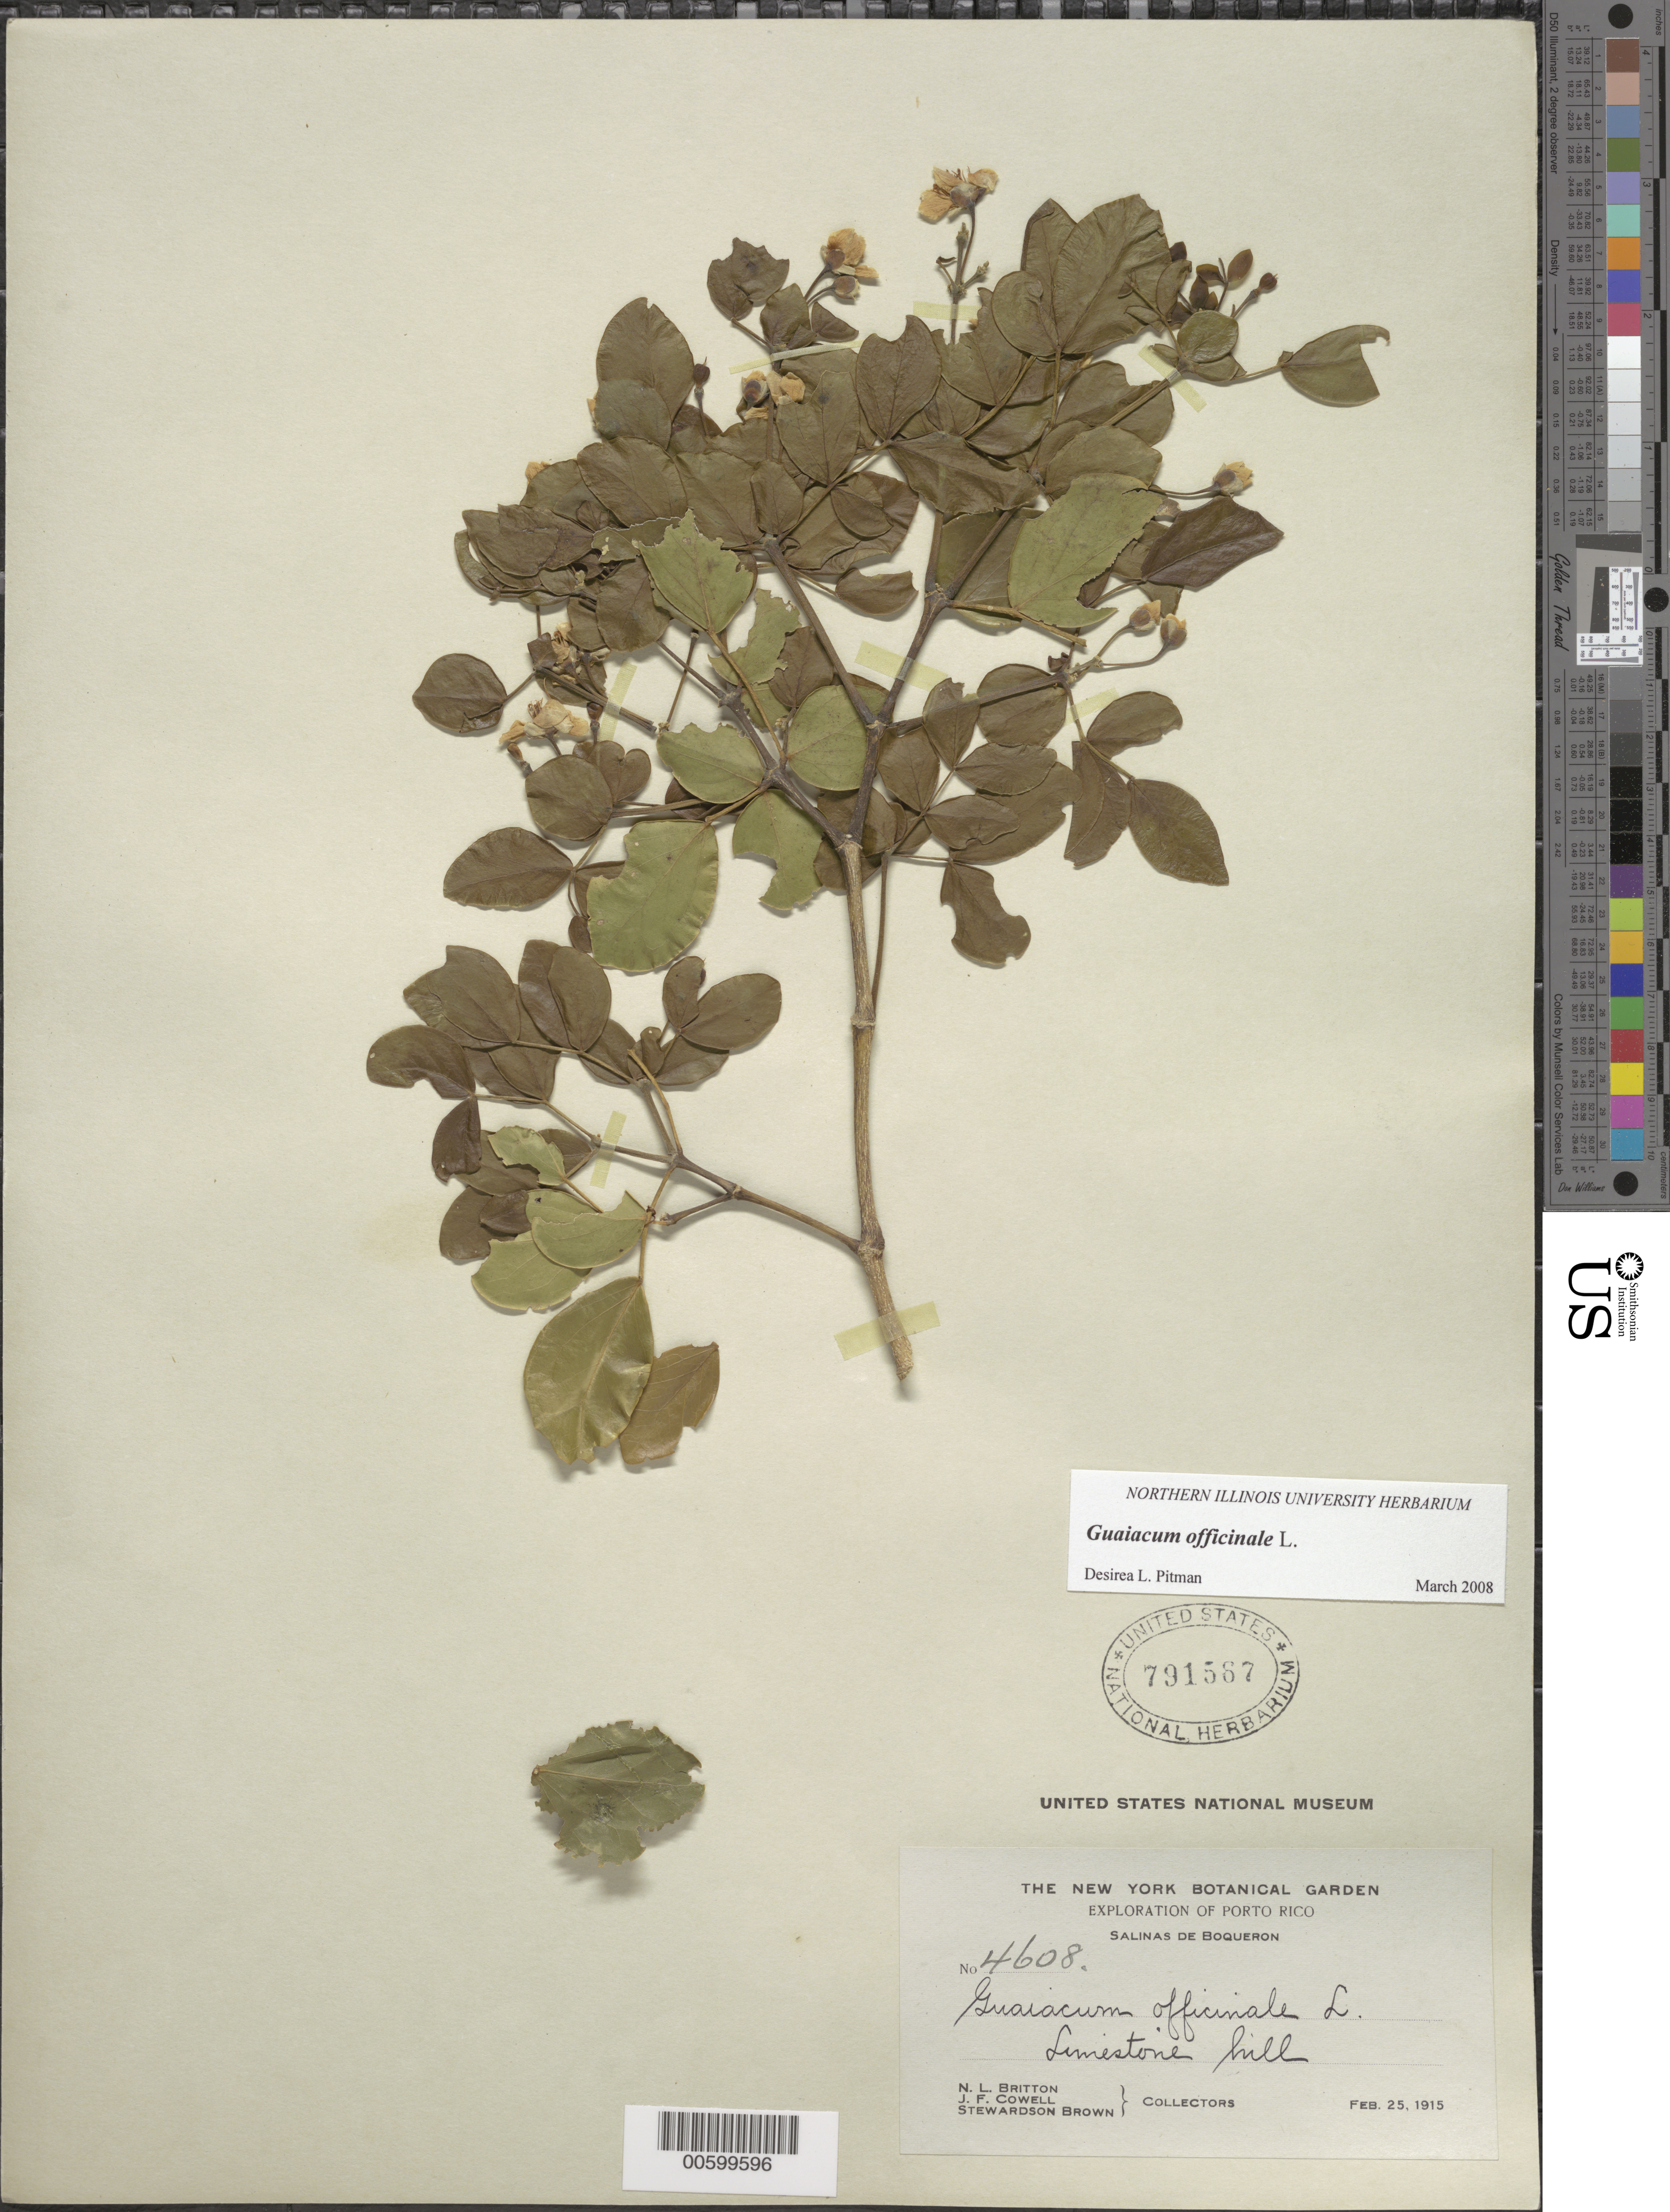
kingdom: Plantae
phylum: Tracheophyta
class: Magnoliopsida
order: Zygophyllales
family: Zygophyllaceae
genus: Guaiacum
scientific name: Guaiacum officinale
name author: L.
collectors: N. Britton, J. F. Cowell & S. Brown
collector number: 4608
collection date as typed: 25 Feb 1915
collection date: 1915-02-25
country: Puerto Rico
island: Greater Antilles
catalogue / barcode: US 791567